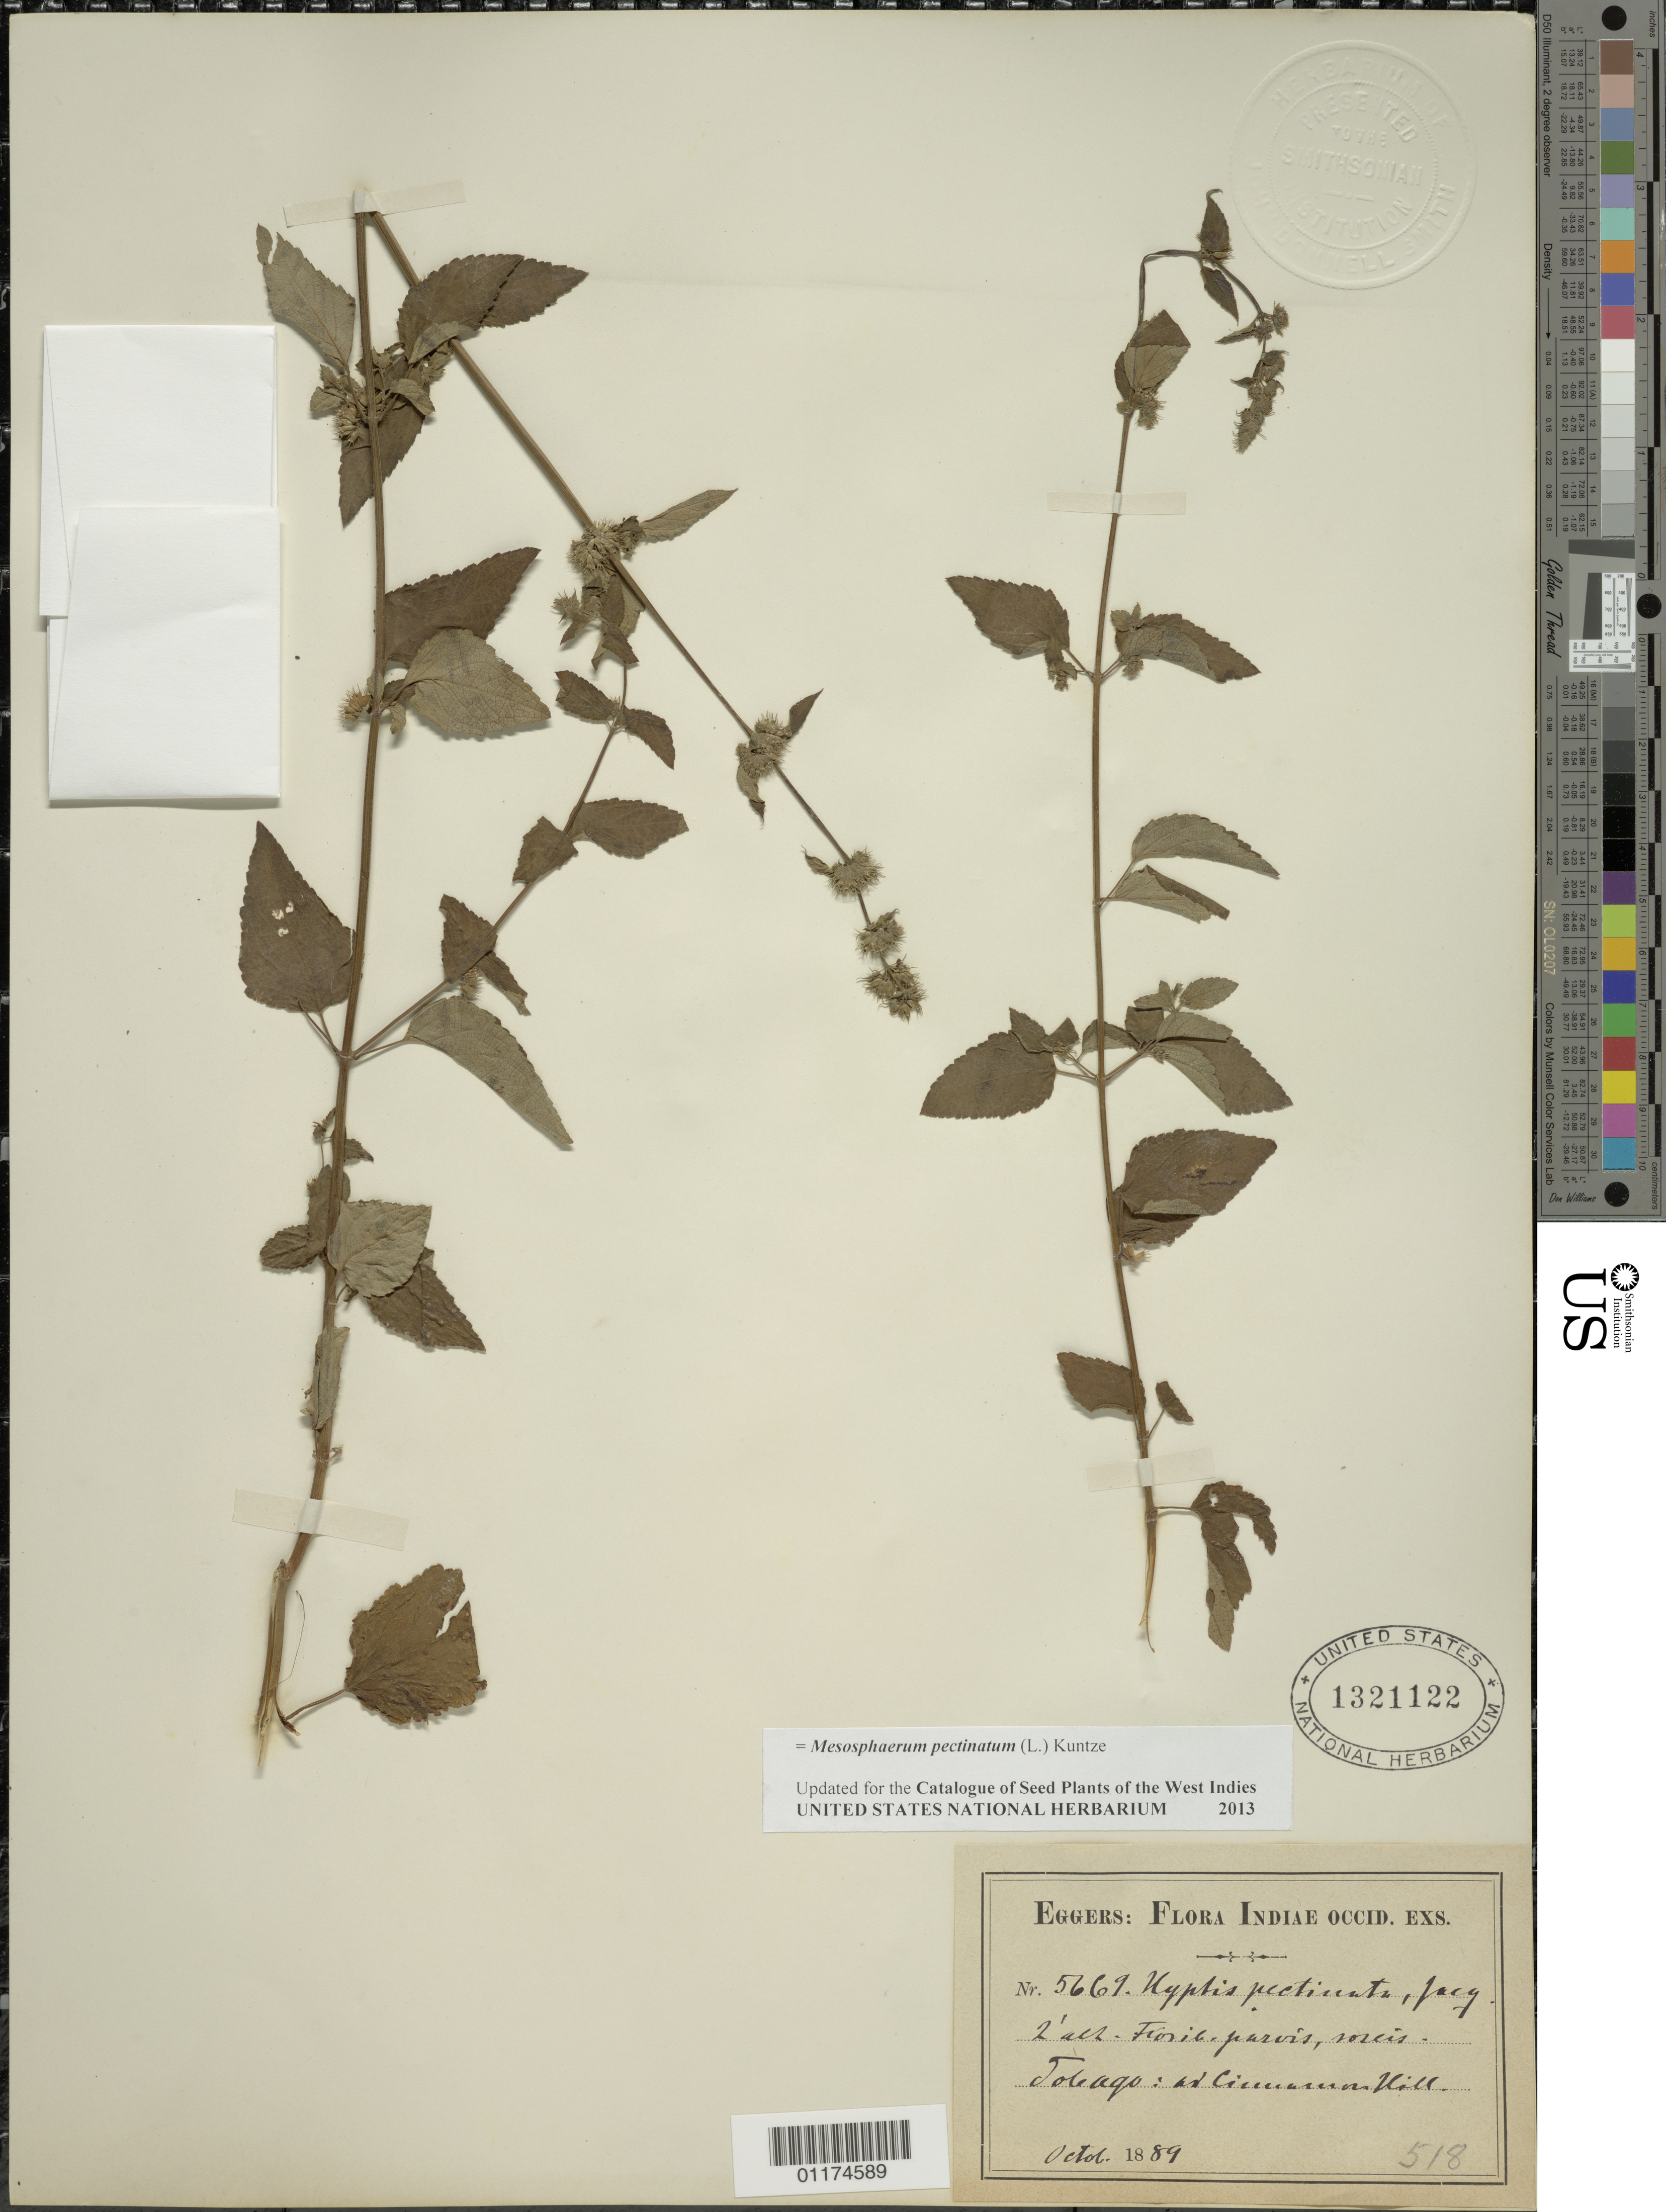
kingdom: Plantae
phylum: Tracheophyta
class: Magnoliopsida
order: Lamiales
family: Lamiaceae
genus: Mesosphaerum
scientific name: Mesosphaerum pectinatum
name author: (L.) Kuntze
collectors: -. Eggers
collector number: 5669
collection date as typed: Oct 1889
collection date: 1889-10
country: Trinidad and Tobago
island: Tobago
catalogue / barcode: US 1321122